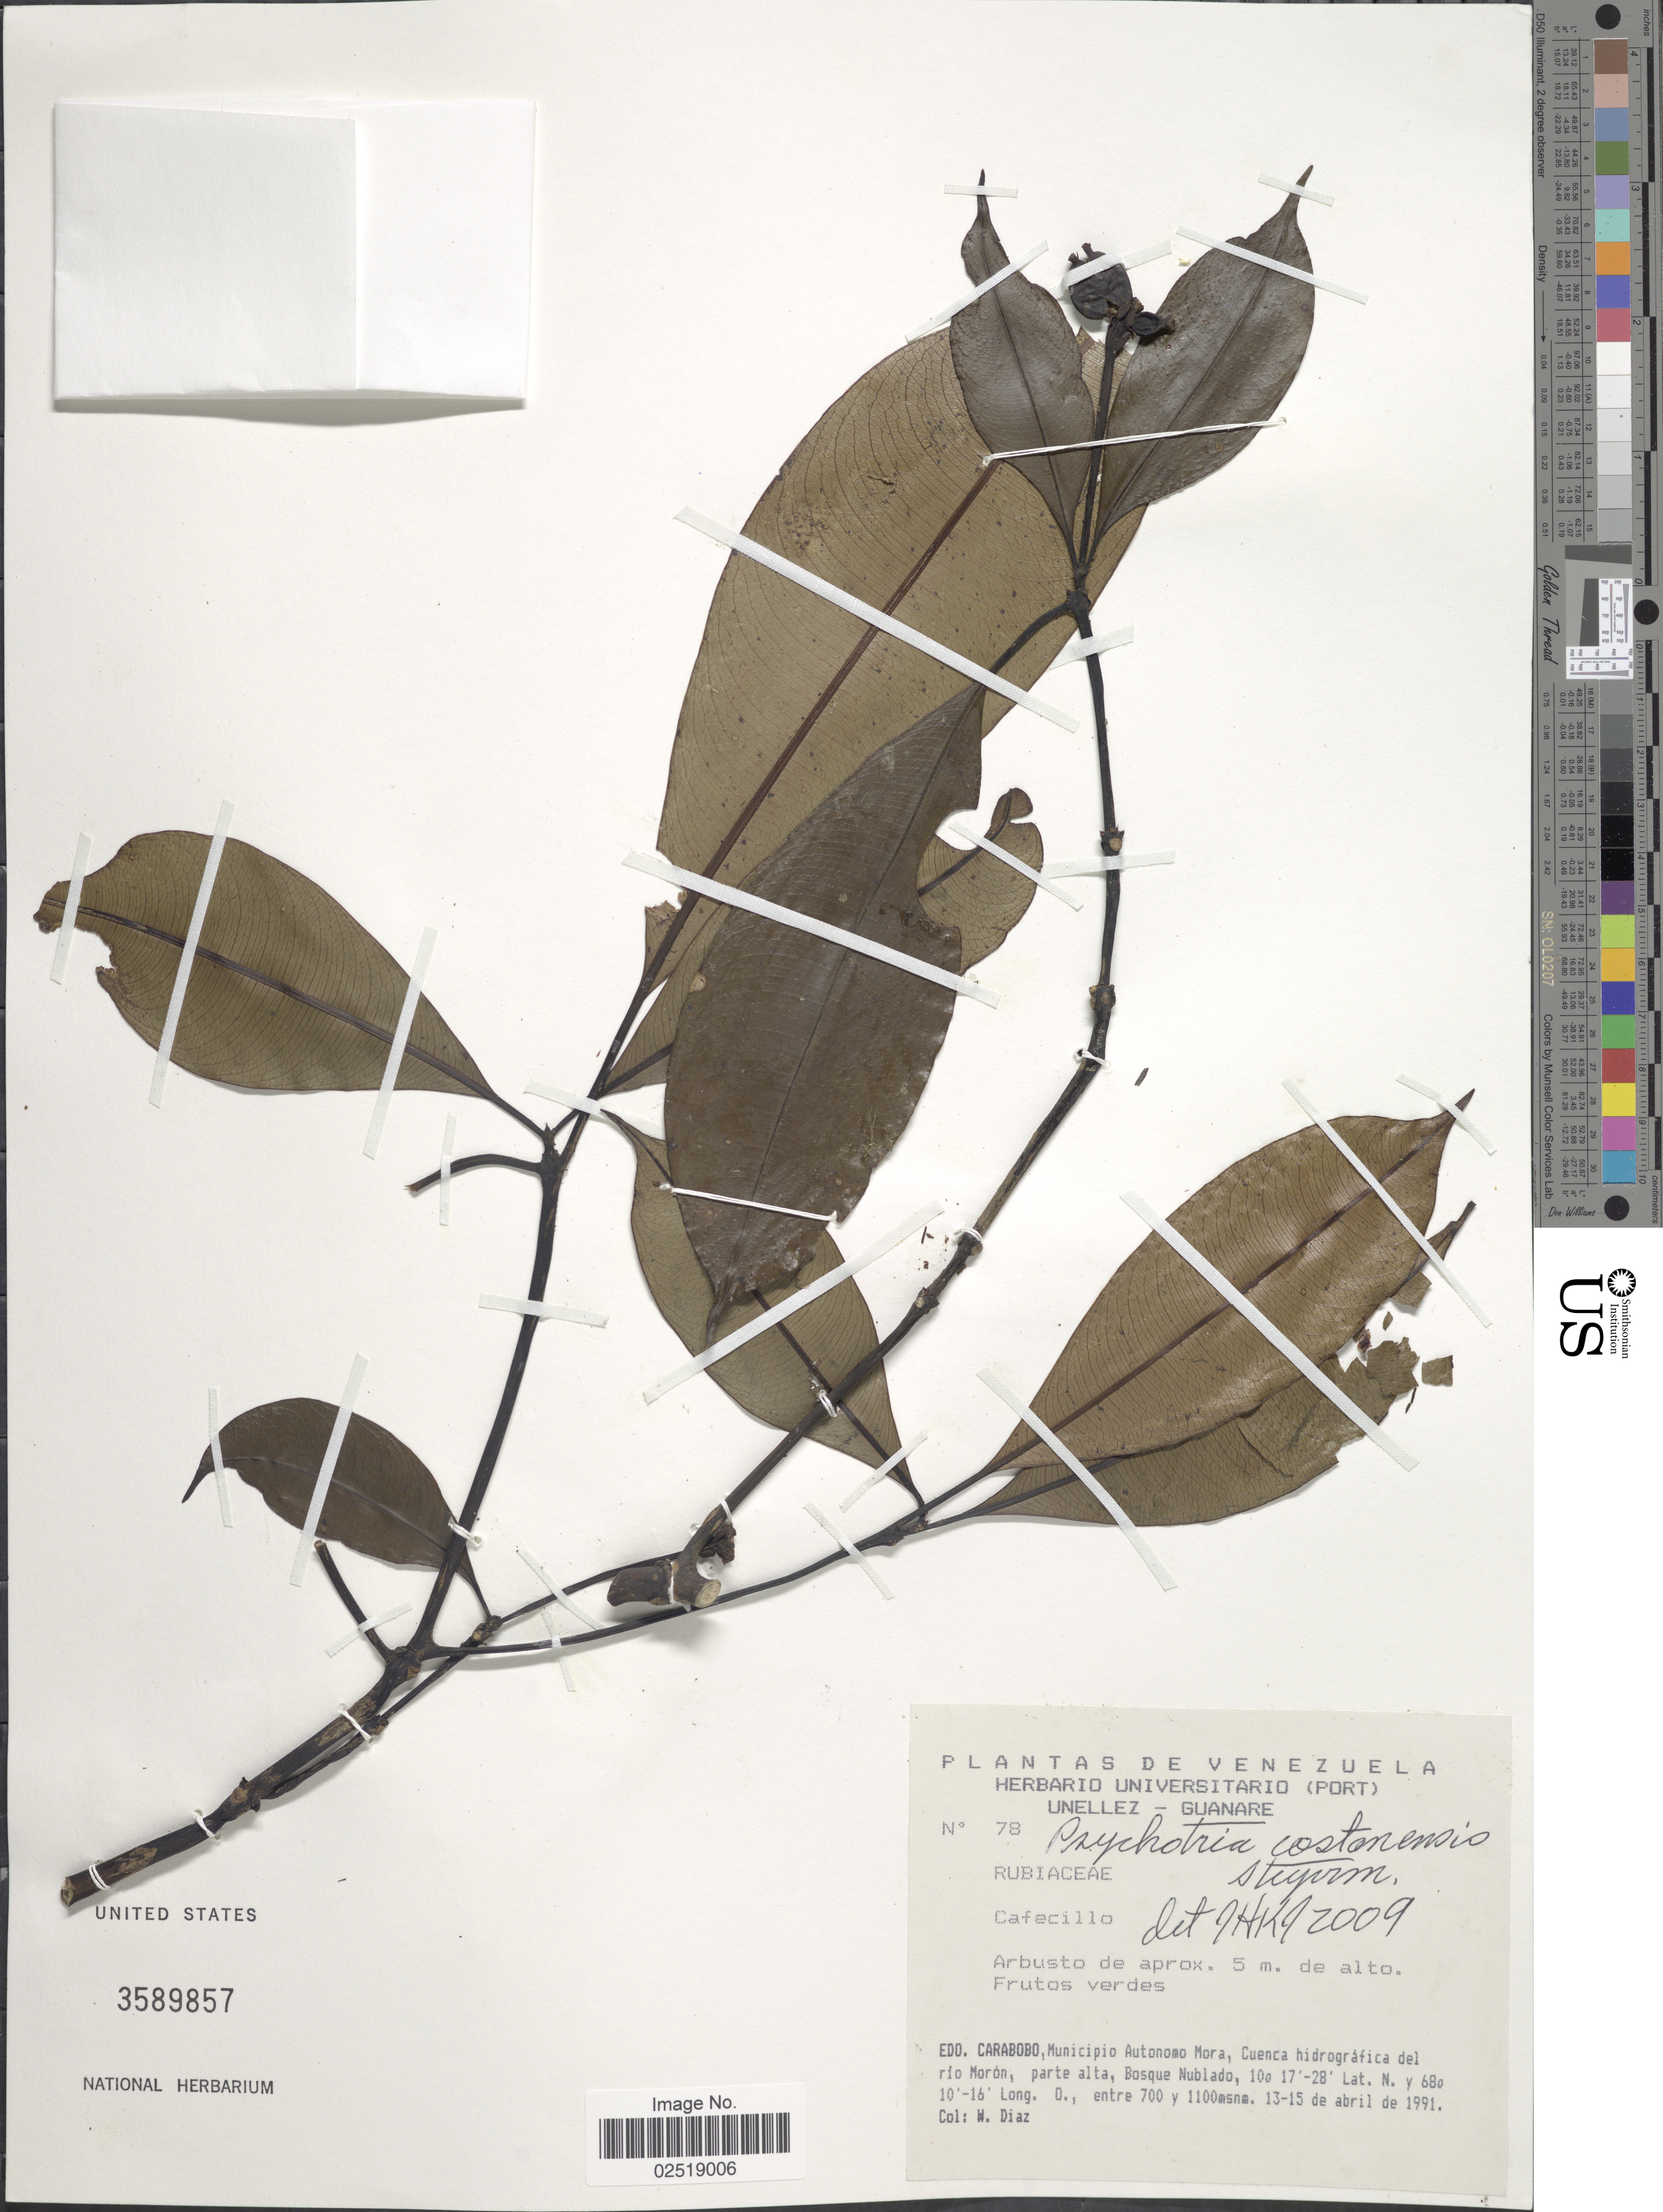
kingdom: Plantae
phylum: Tracheophyta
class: Magnoliopsida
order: Gentianales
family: Rubiaceae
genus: Psychotria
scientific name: Psychotria costanensis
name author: Steyerm.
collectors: W. Díaz P.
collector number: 78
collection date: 1991-04-13/1991-04-15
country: Venezuela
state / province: Carabobo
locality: Edo. Carabobo, Municipio Mora, Cuenca hidrografica del rio Moron, parte alta, Bosque Nublado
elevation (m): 700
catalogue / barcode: US 3589857